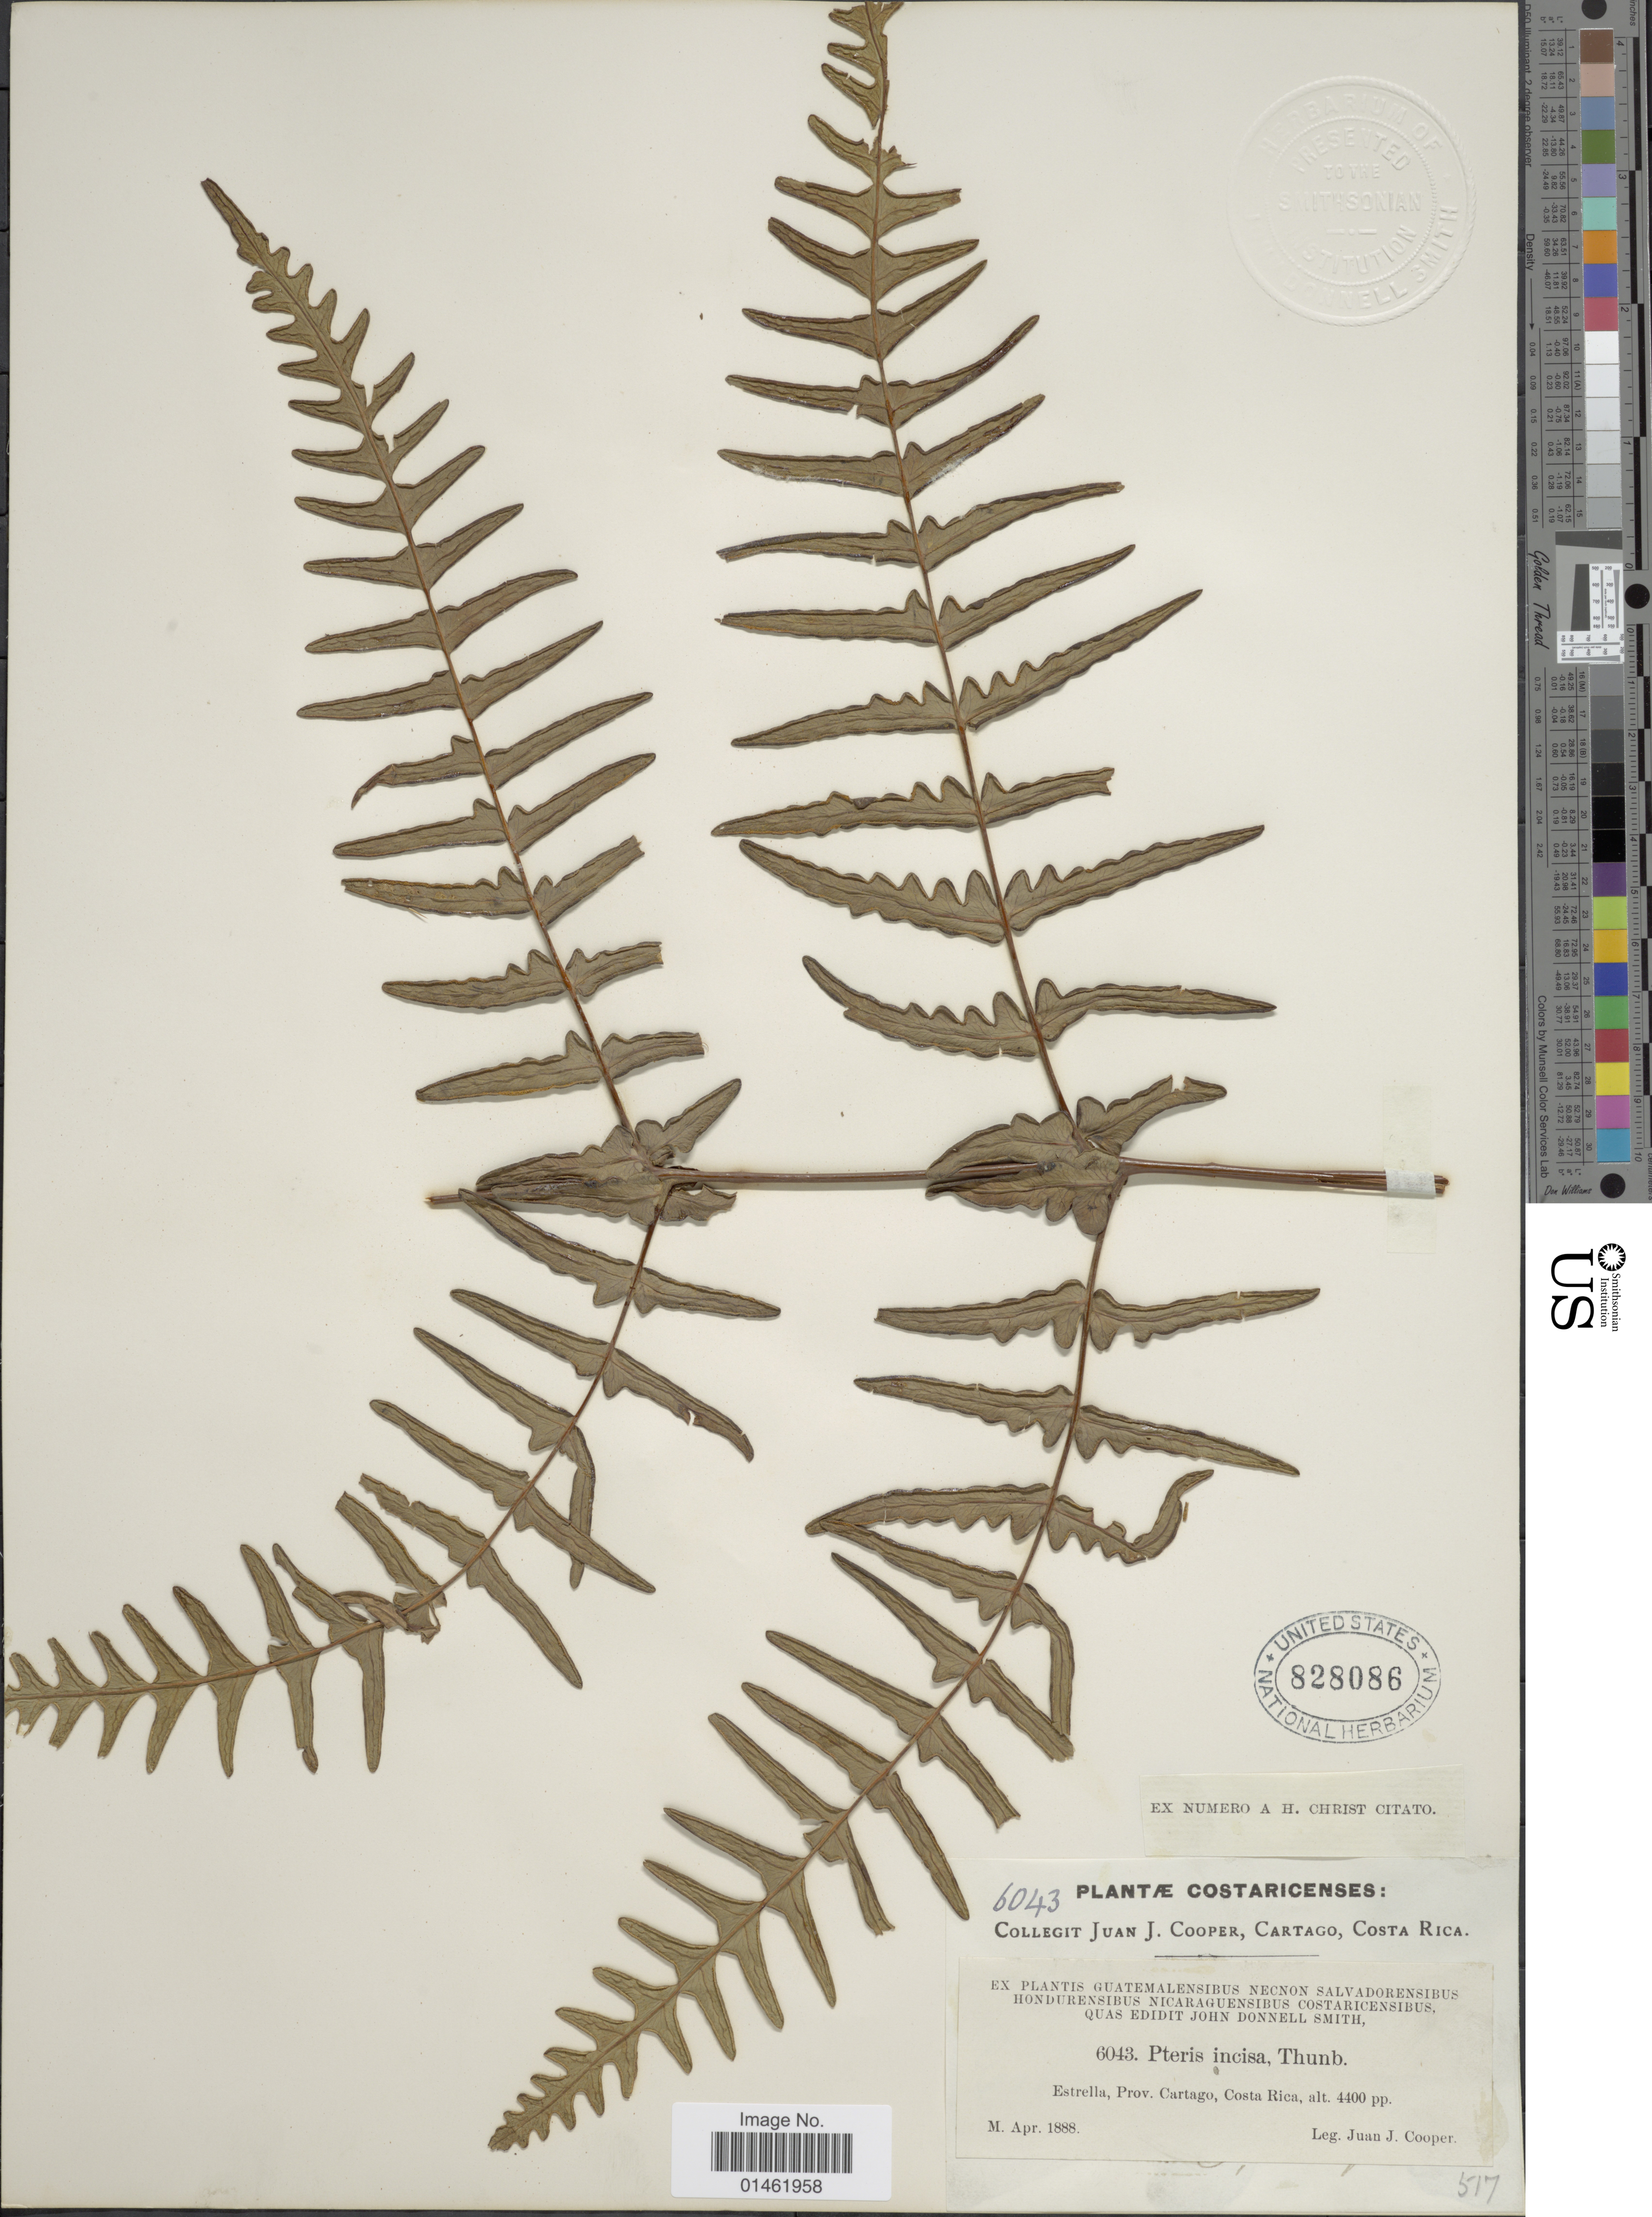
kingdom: Plantae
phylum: Tracheophyta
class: Polypodiopsida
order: Polypodiales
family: Dennstaedtiaceae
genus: Histiopteris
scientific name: Histiopteris incisa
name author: (Thunb.) J. Sm.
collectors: J. J. Cooper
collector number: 6043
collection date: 1888-04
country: Costa Rica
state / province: Cartago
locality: Estrella, prov. Cartago, Costa Rica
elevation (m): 1341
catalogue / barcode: US 828086